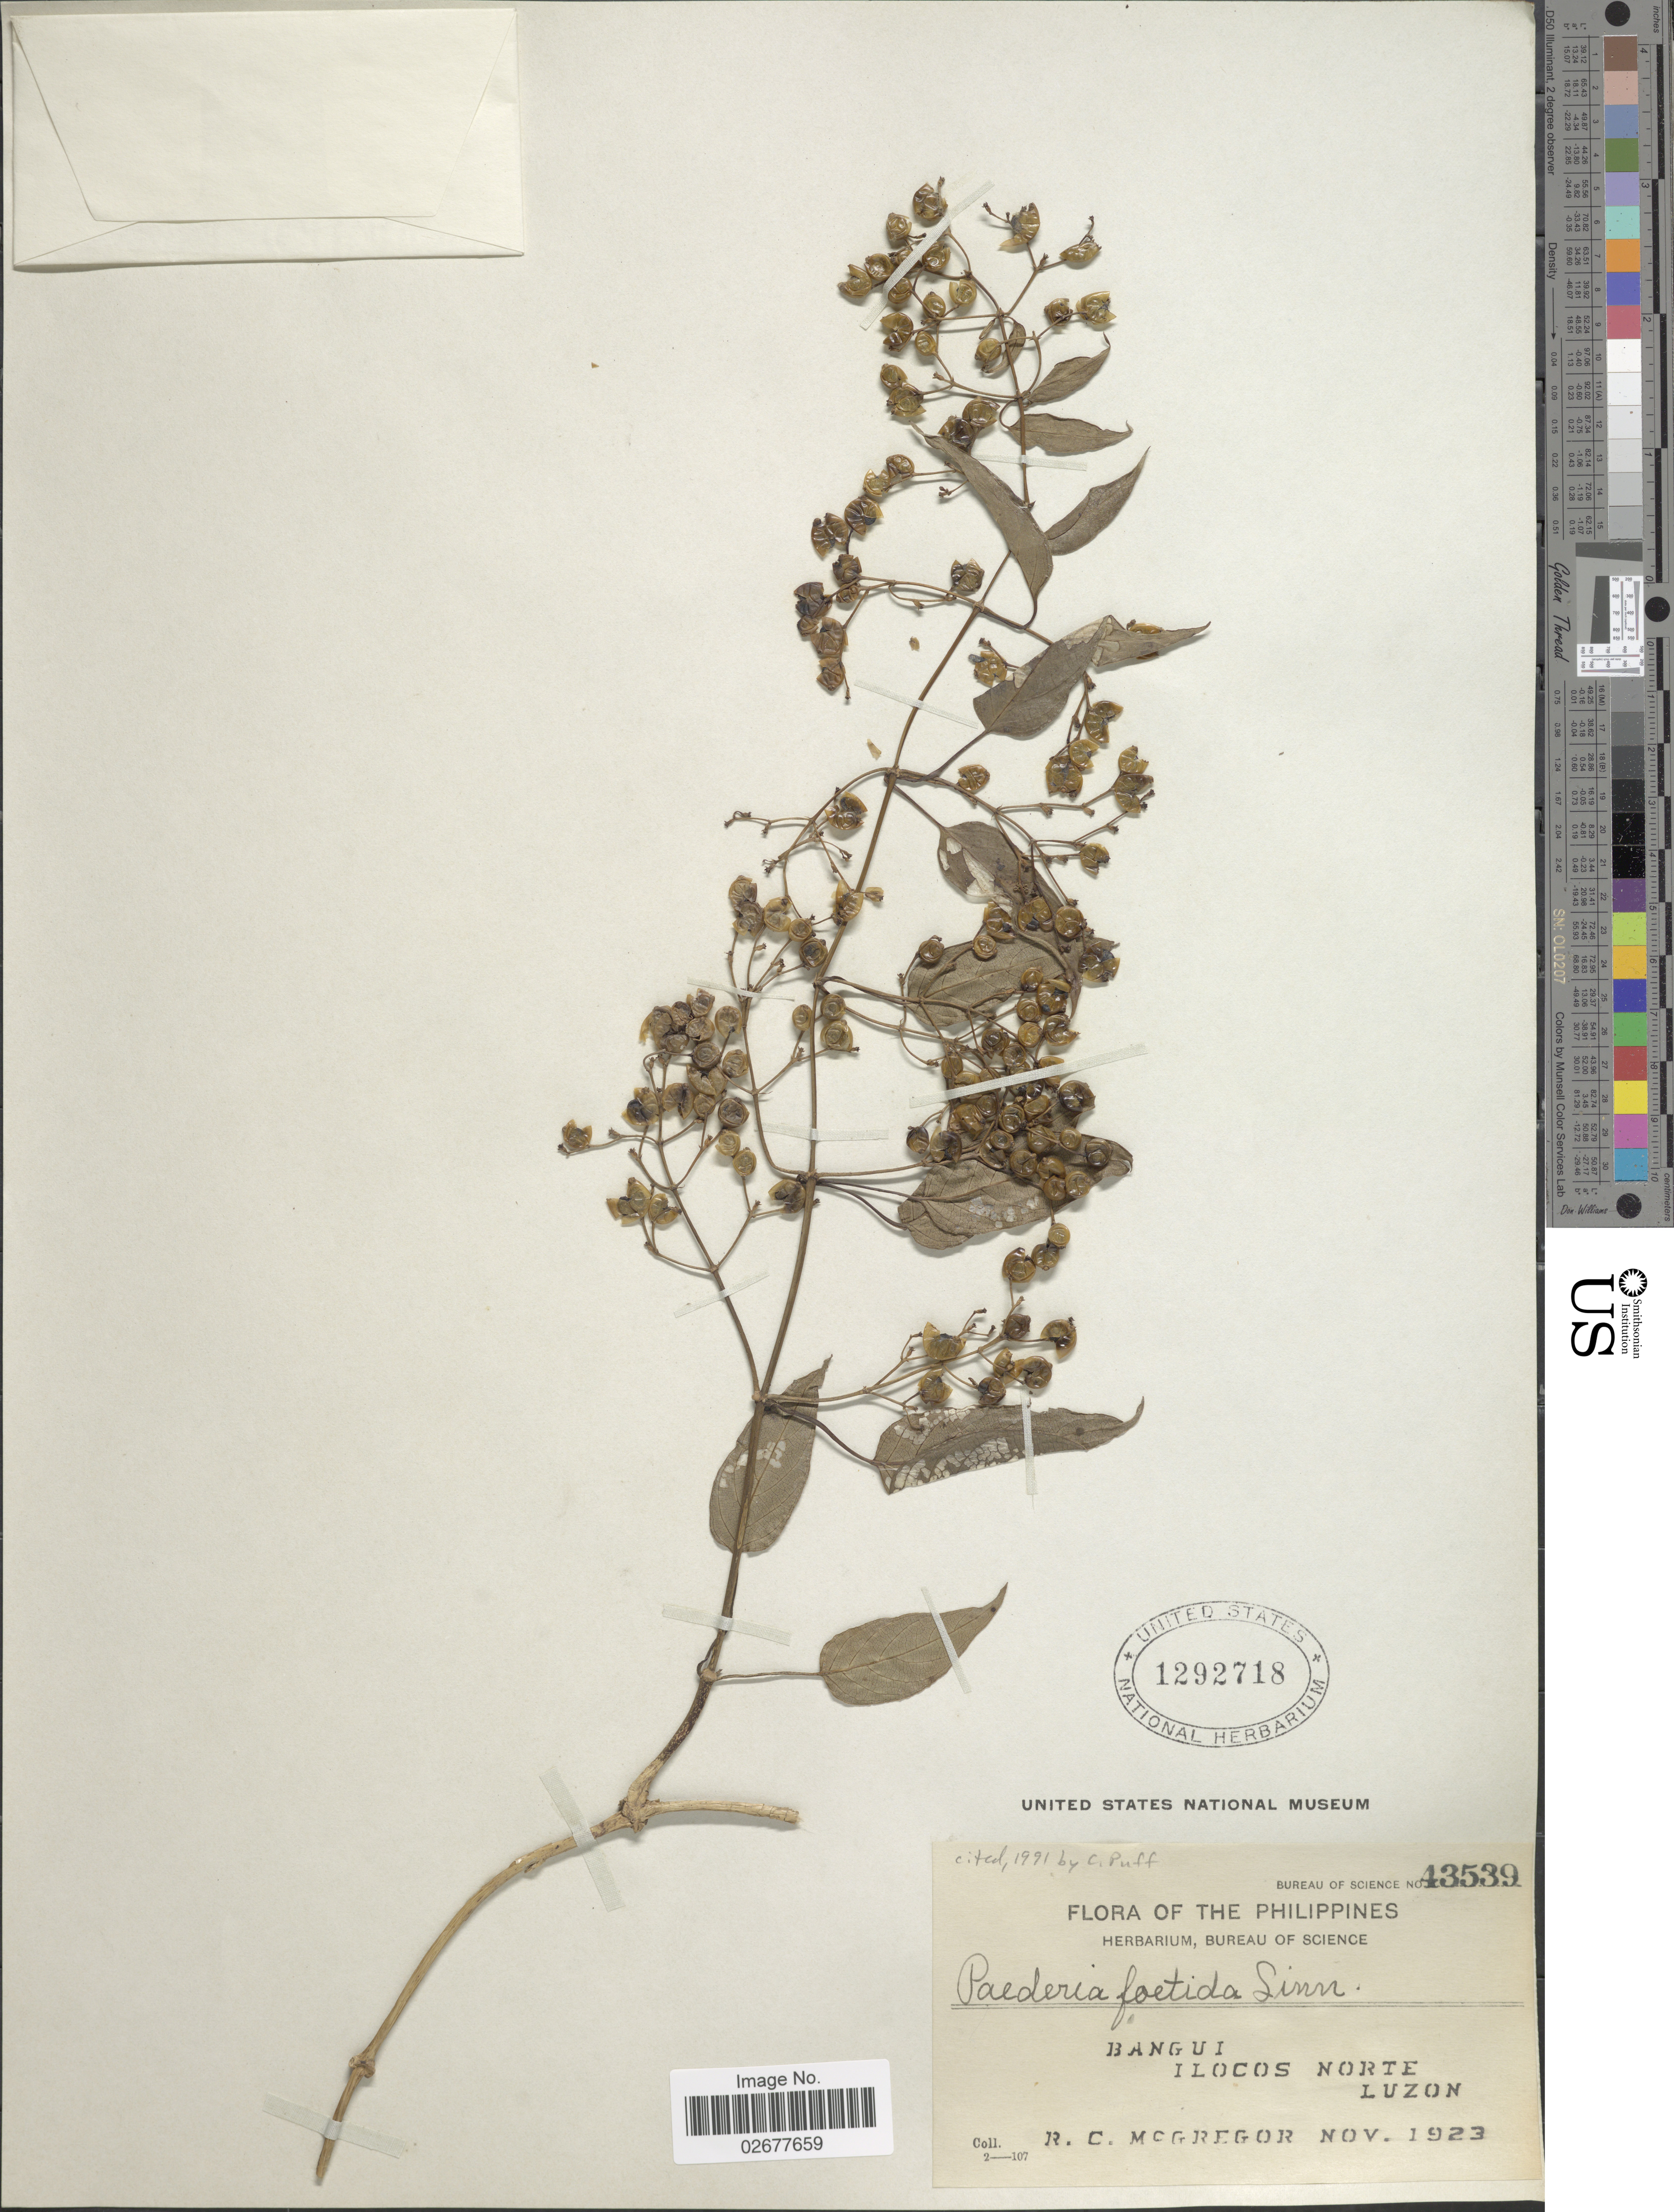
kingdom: Plantae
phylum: Tracheophyta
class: Magnoliopsida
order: Gentianales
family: Rubiaceae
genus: Paederia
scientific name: Paederia foetida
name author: Wall.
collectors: R. C. McGregor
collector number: Bureau of Science43539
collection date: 1923-11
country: Philippines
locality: Bangui. Ilocos Norte, Luzon.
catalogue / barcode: US 1292718